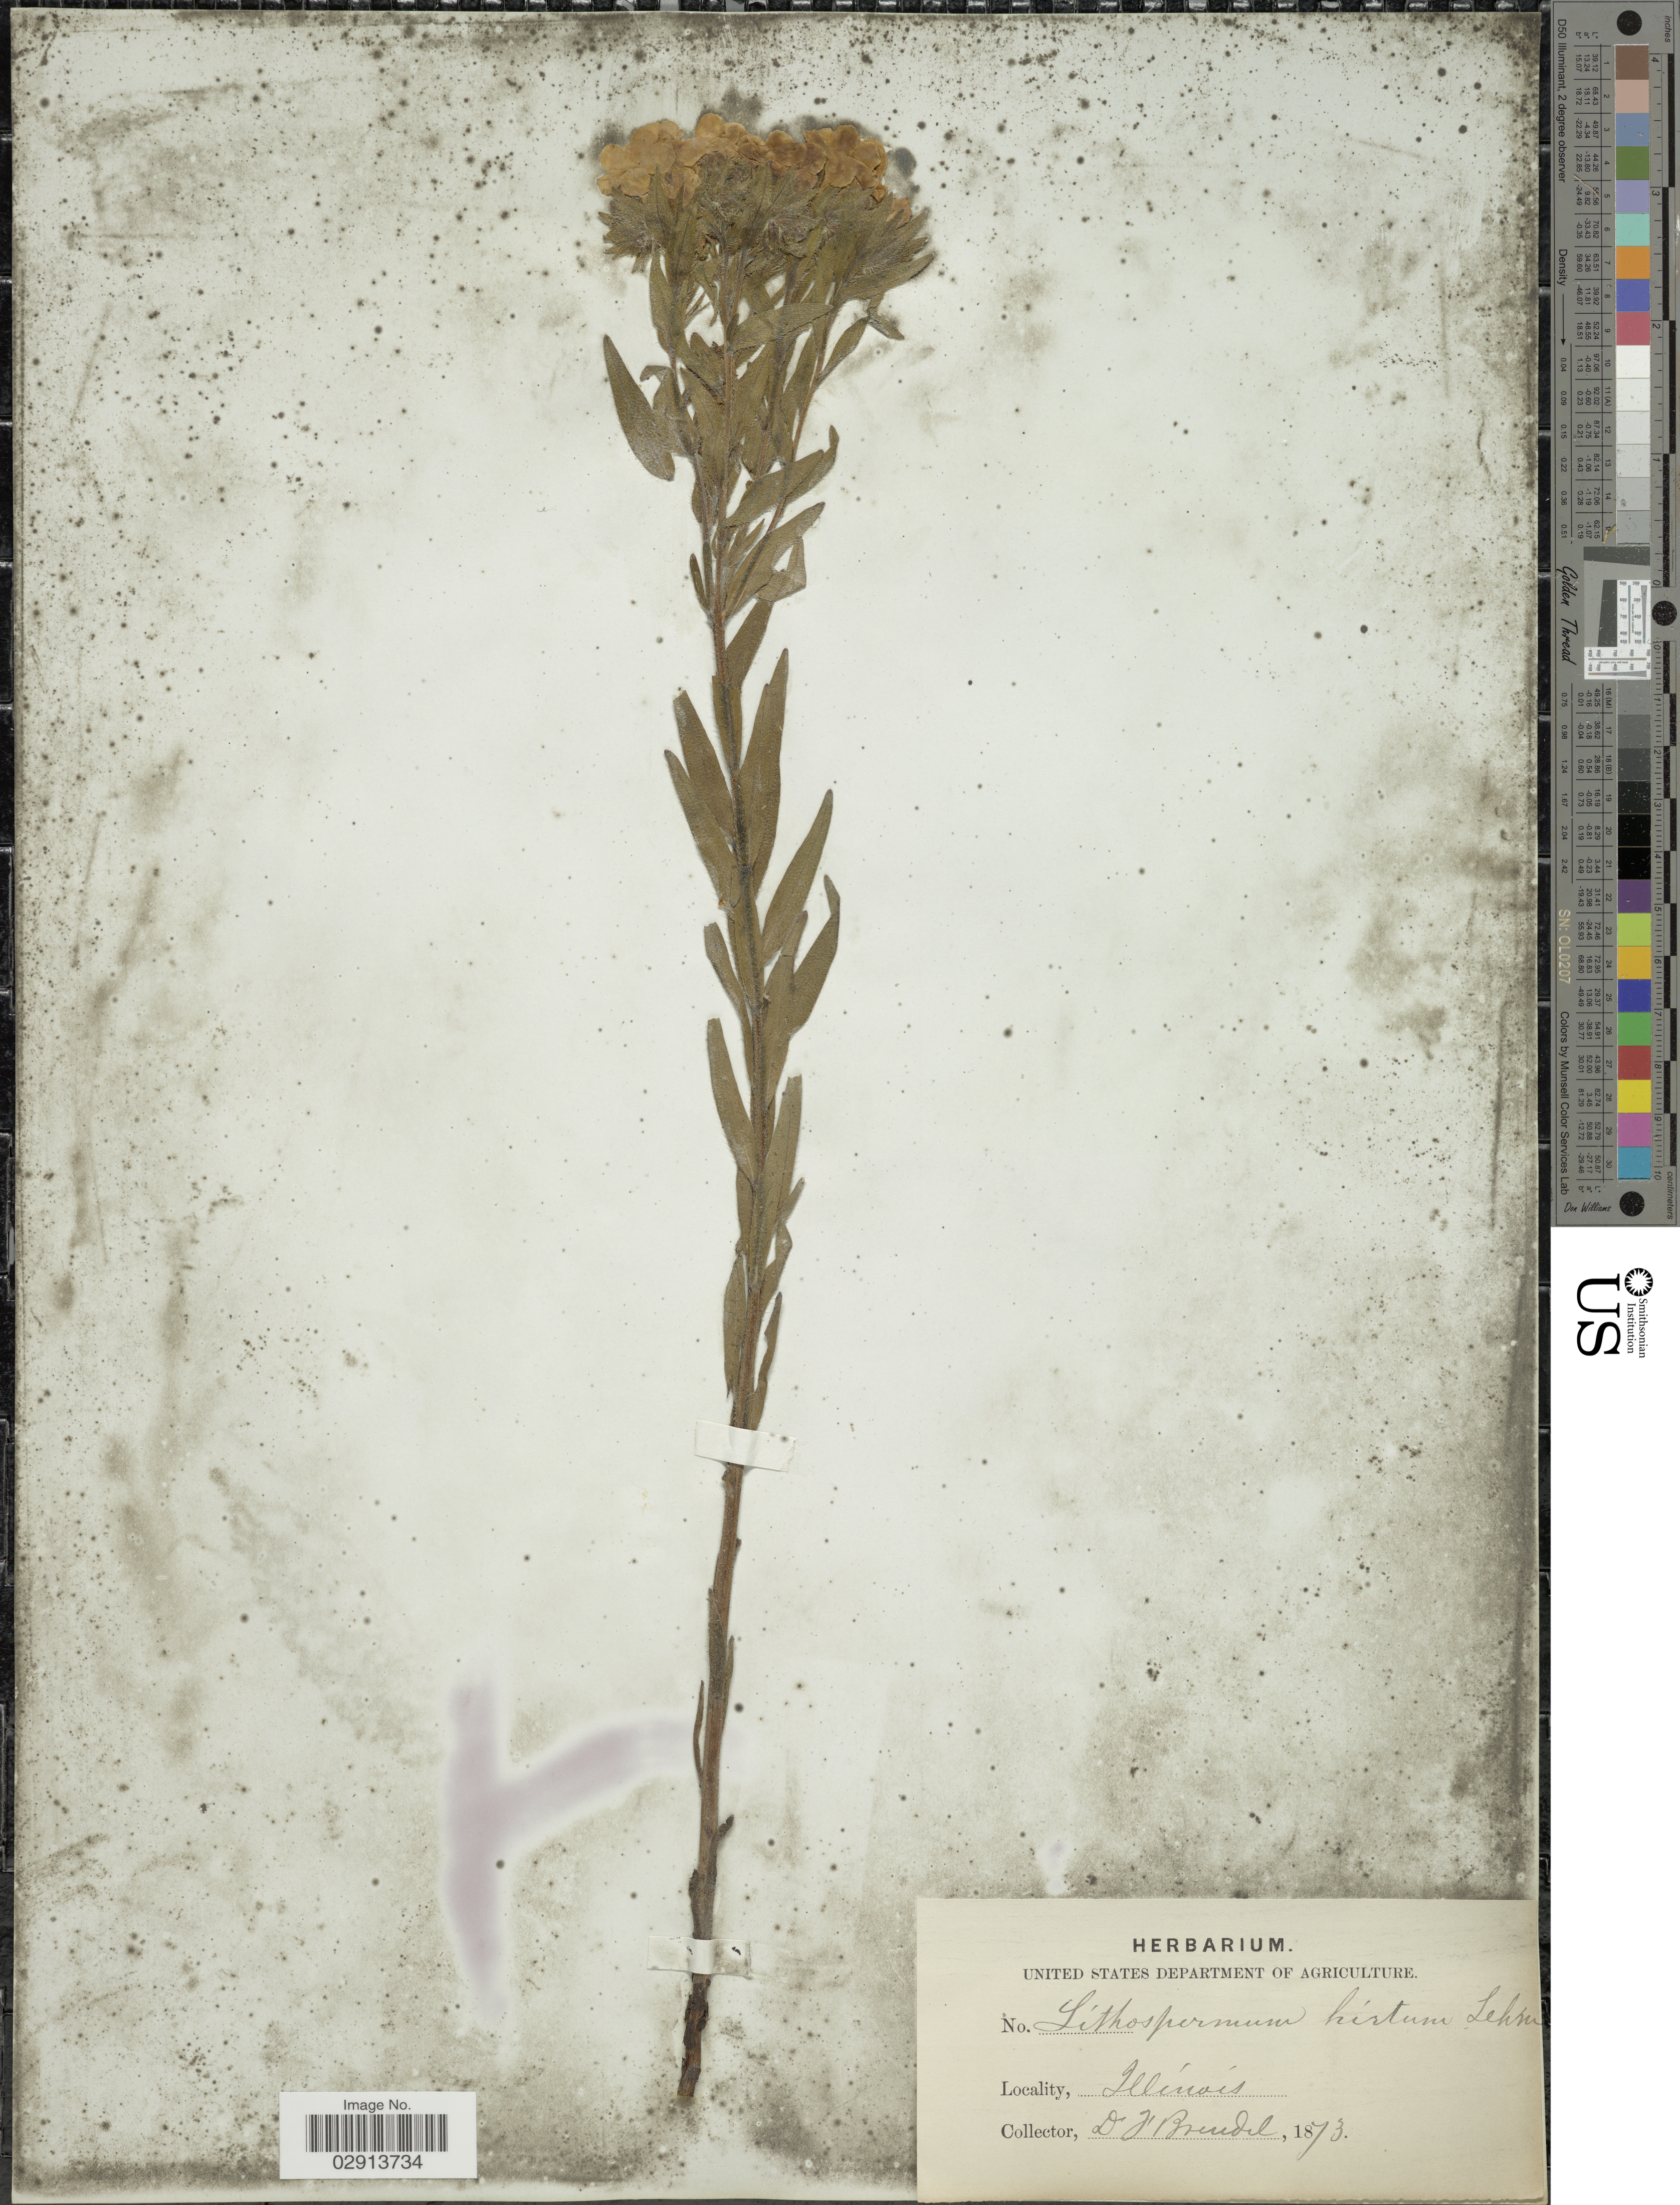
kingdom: Plantae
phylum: Tracheophyta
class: Magnoliopsida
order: Boraginales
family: Boraginaceae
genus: Lithospermum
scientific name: Lithospermum caroliniense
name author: (J.F. Gmel.) MacMill.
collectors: D. Brendel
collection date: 1873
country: United States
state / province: Illinois